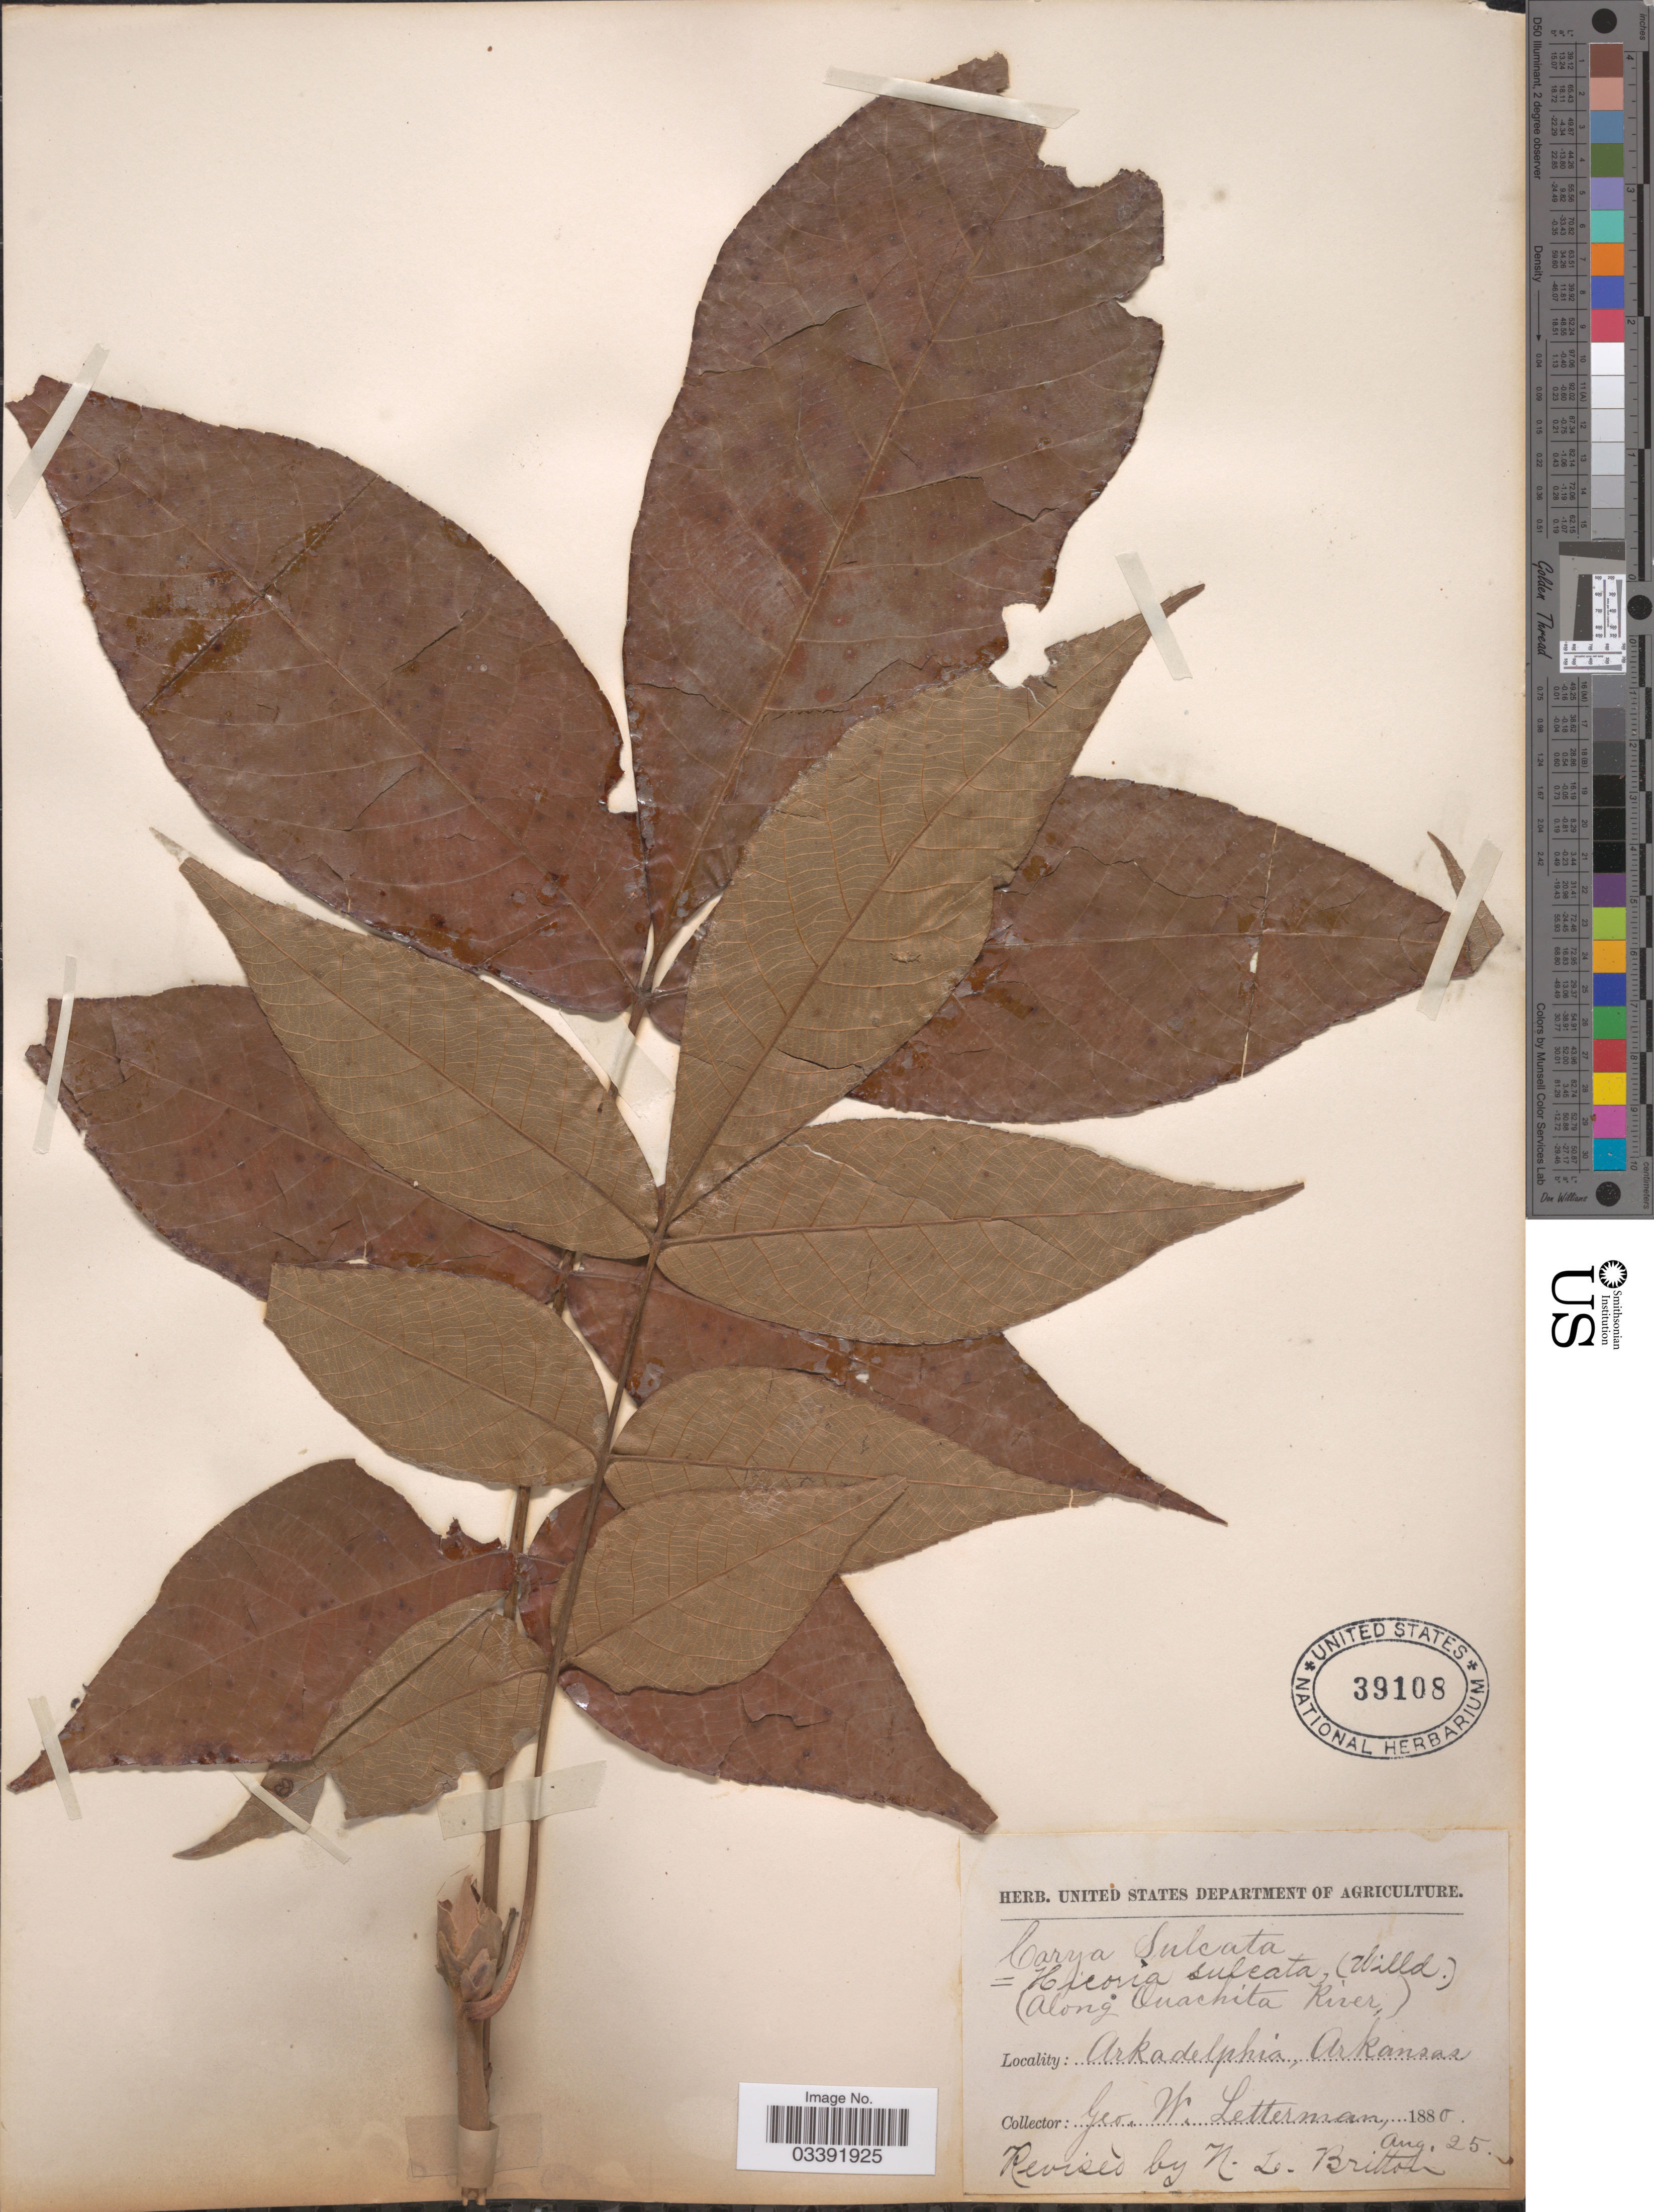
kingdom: Plantae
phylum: Tracheophyta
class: Magnoliopsida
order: Fagales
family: Juglandaceae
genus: Carya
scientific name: Carya laciniosa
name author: (F. Michx.) G. Don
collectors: G. W. Letterman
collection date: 1880-08-25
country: United States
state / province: Arkansas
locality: Arkadelphia.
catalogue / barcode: US 39108